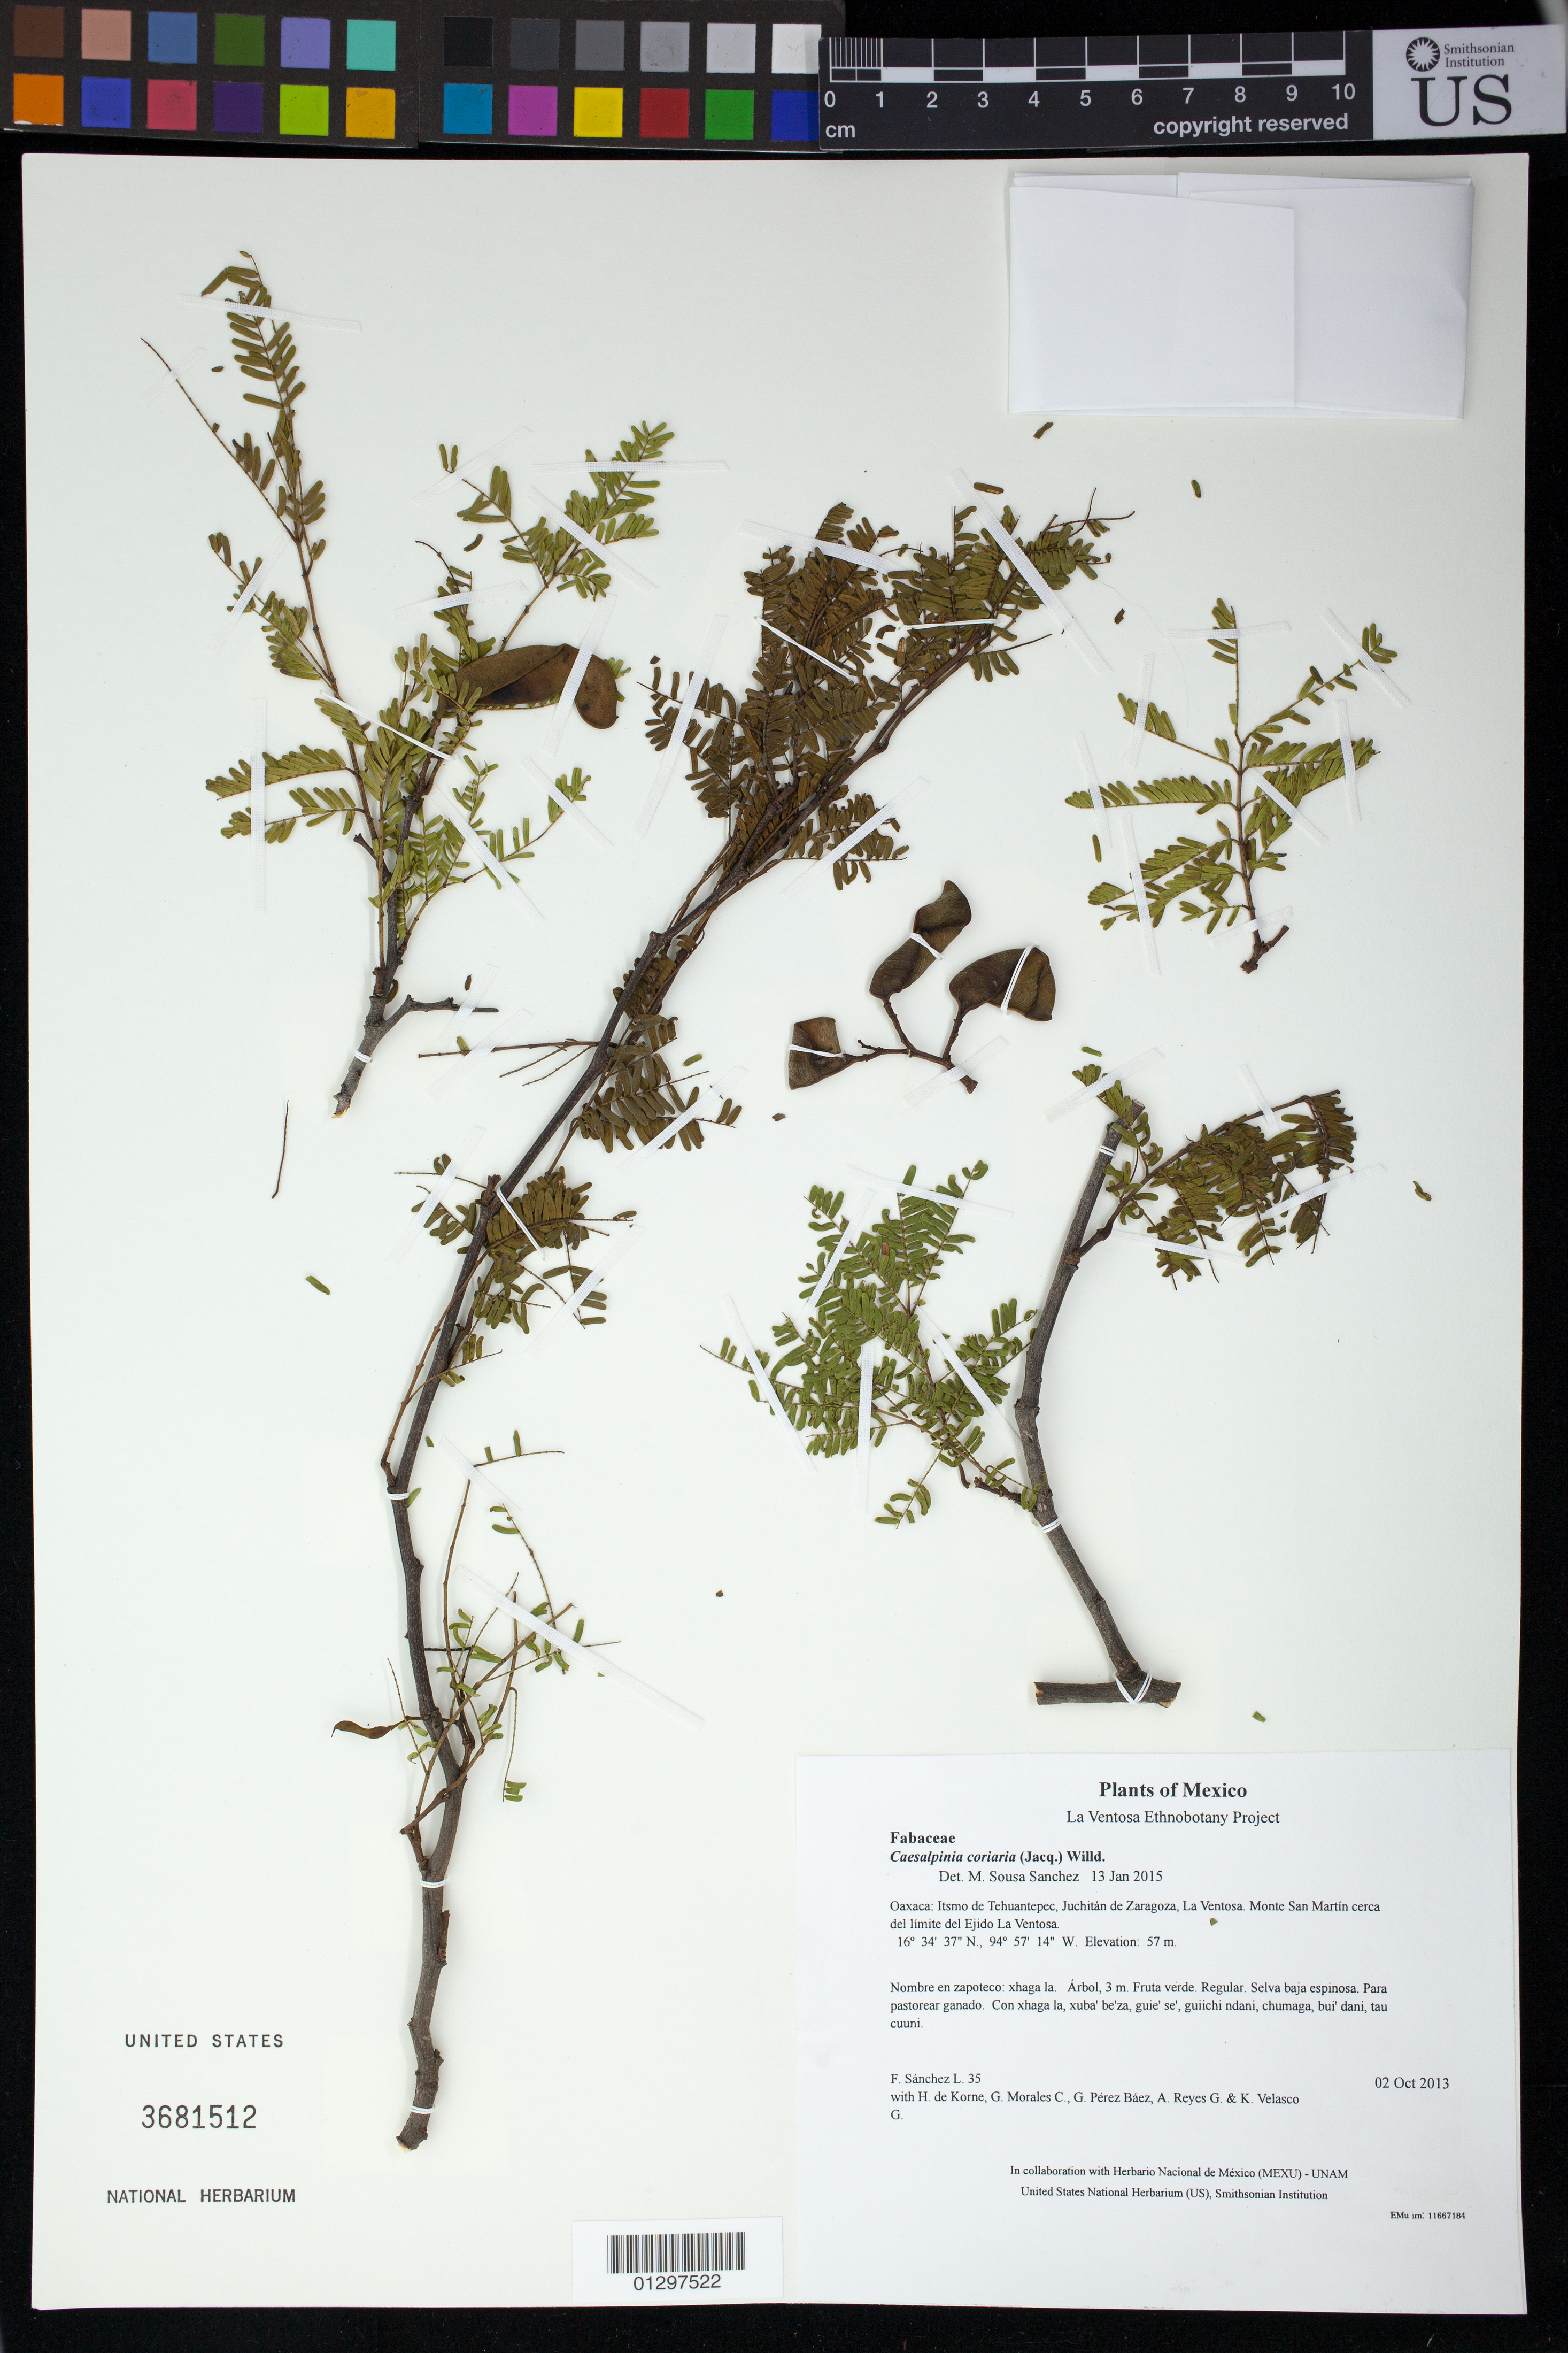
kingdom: Plantae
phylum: Tracheophyta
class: Magnoliopsida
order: Fabales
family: Fabaceae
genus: Libidibia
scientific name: Libidibia coriaria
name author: (Jacq.) Schltdl.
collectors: F. Sánchez L., H. de Korne, G. Morales C., G. Pérez Báez, A. Reyes G. & K. Velasco G.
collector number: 35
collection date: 2013-10-02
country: Mexico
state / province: Oaxaca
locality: Itsmo de Tehuantepec, Juchitán de Zaragoza, La Ventosa. Monte San Martín cerca del límite del Ejido La Ventosa.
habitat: Selva baja espinosa. Para pastorear ganado.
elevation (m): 57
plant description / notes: JEBOT, MEXU, SERO, US; Yaga. 3 m. Cuaananaxhi naga'. Nuu.; cascalote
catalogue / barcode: US 3681512